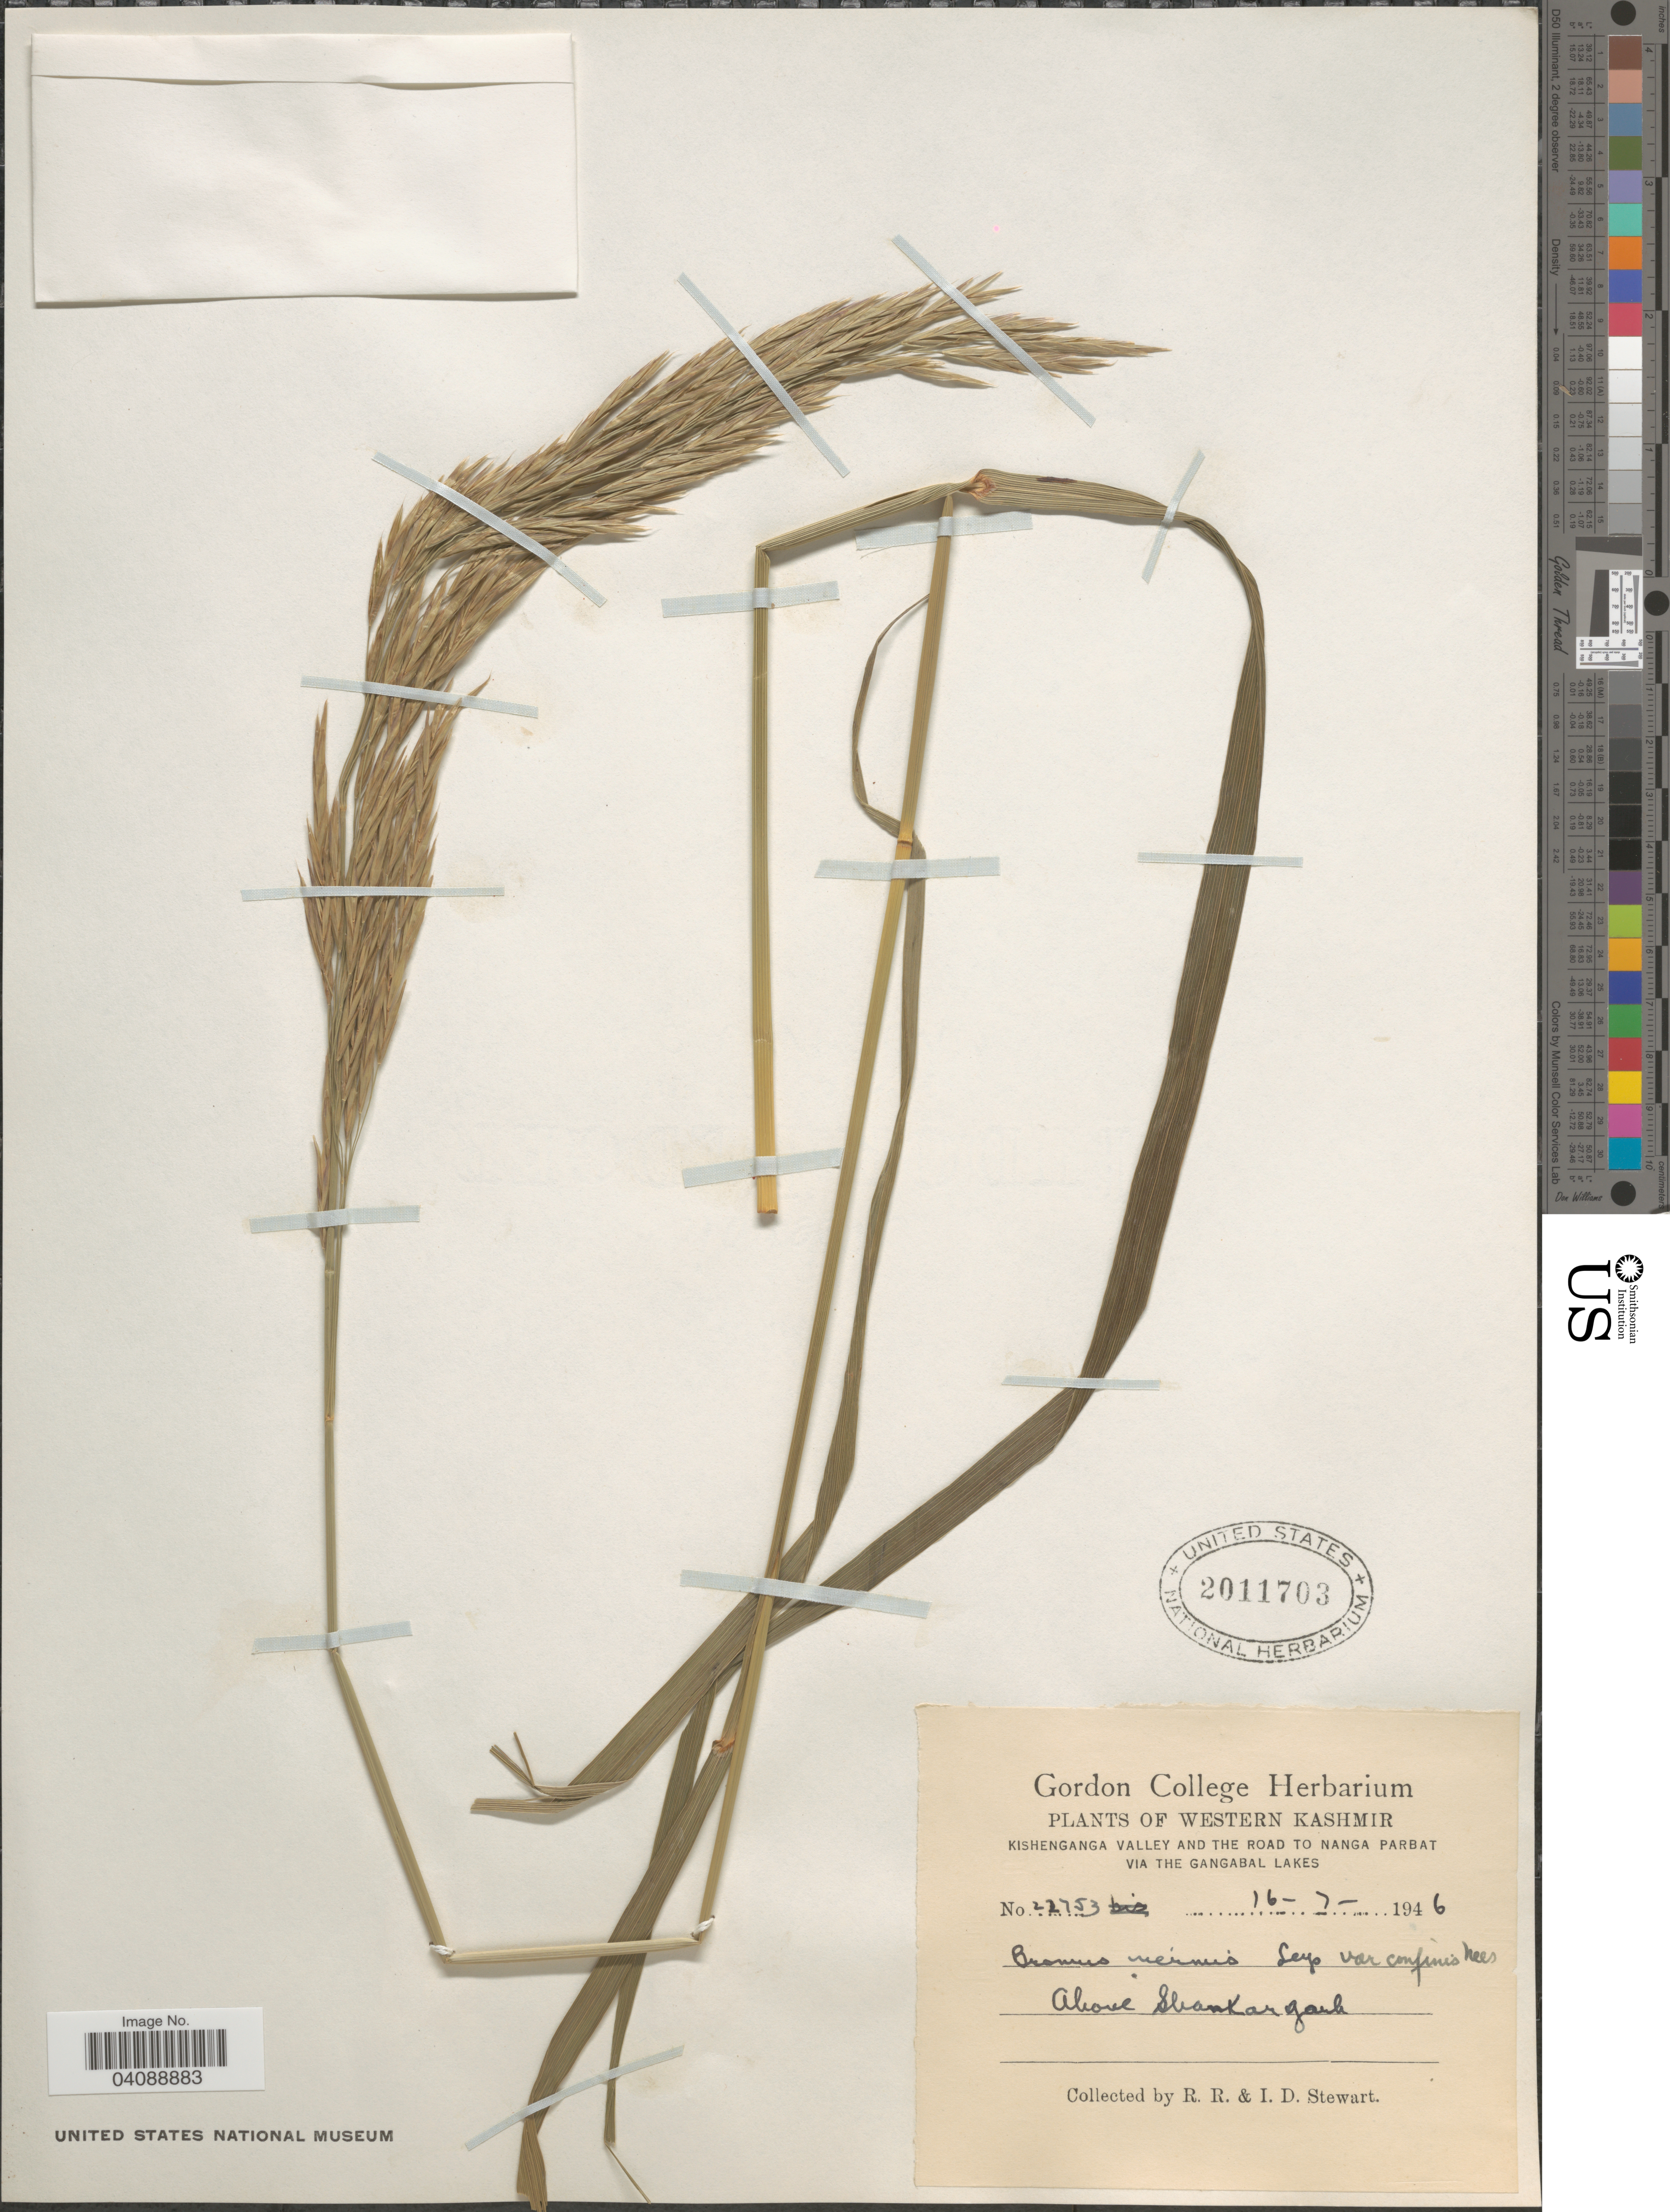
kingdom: Plantae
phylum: Tracheophyta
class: Liliopsida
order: Poales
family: Poaceae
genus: Bromus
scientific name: Bromus inermis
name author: Leyss.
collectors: R. Stewart & I. Stewart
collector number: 22753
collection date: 1946-07-16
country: India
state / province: Jammu and Kashmir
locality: Western Kashmir. Kishenganga Valley and the Road to Nanga Parbat via the Gangabal Lakes. Above Shankargark [interpreted].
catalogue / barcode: US 2011703